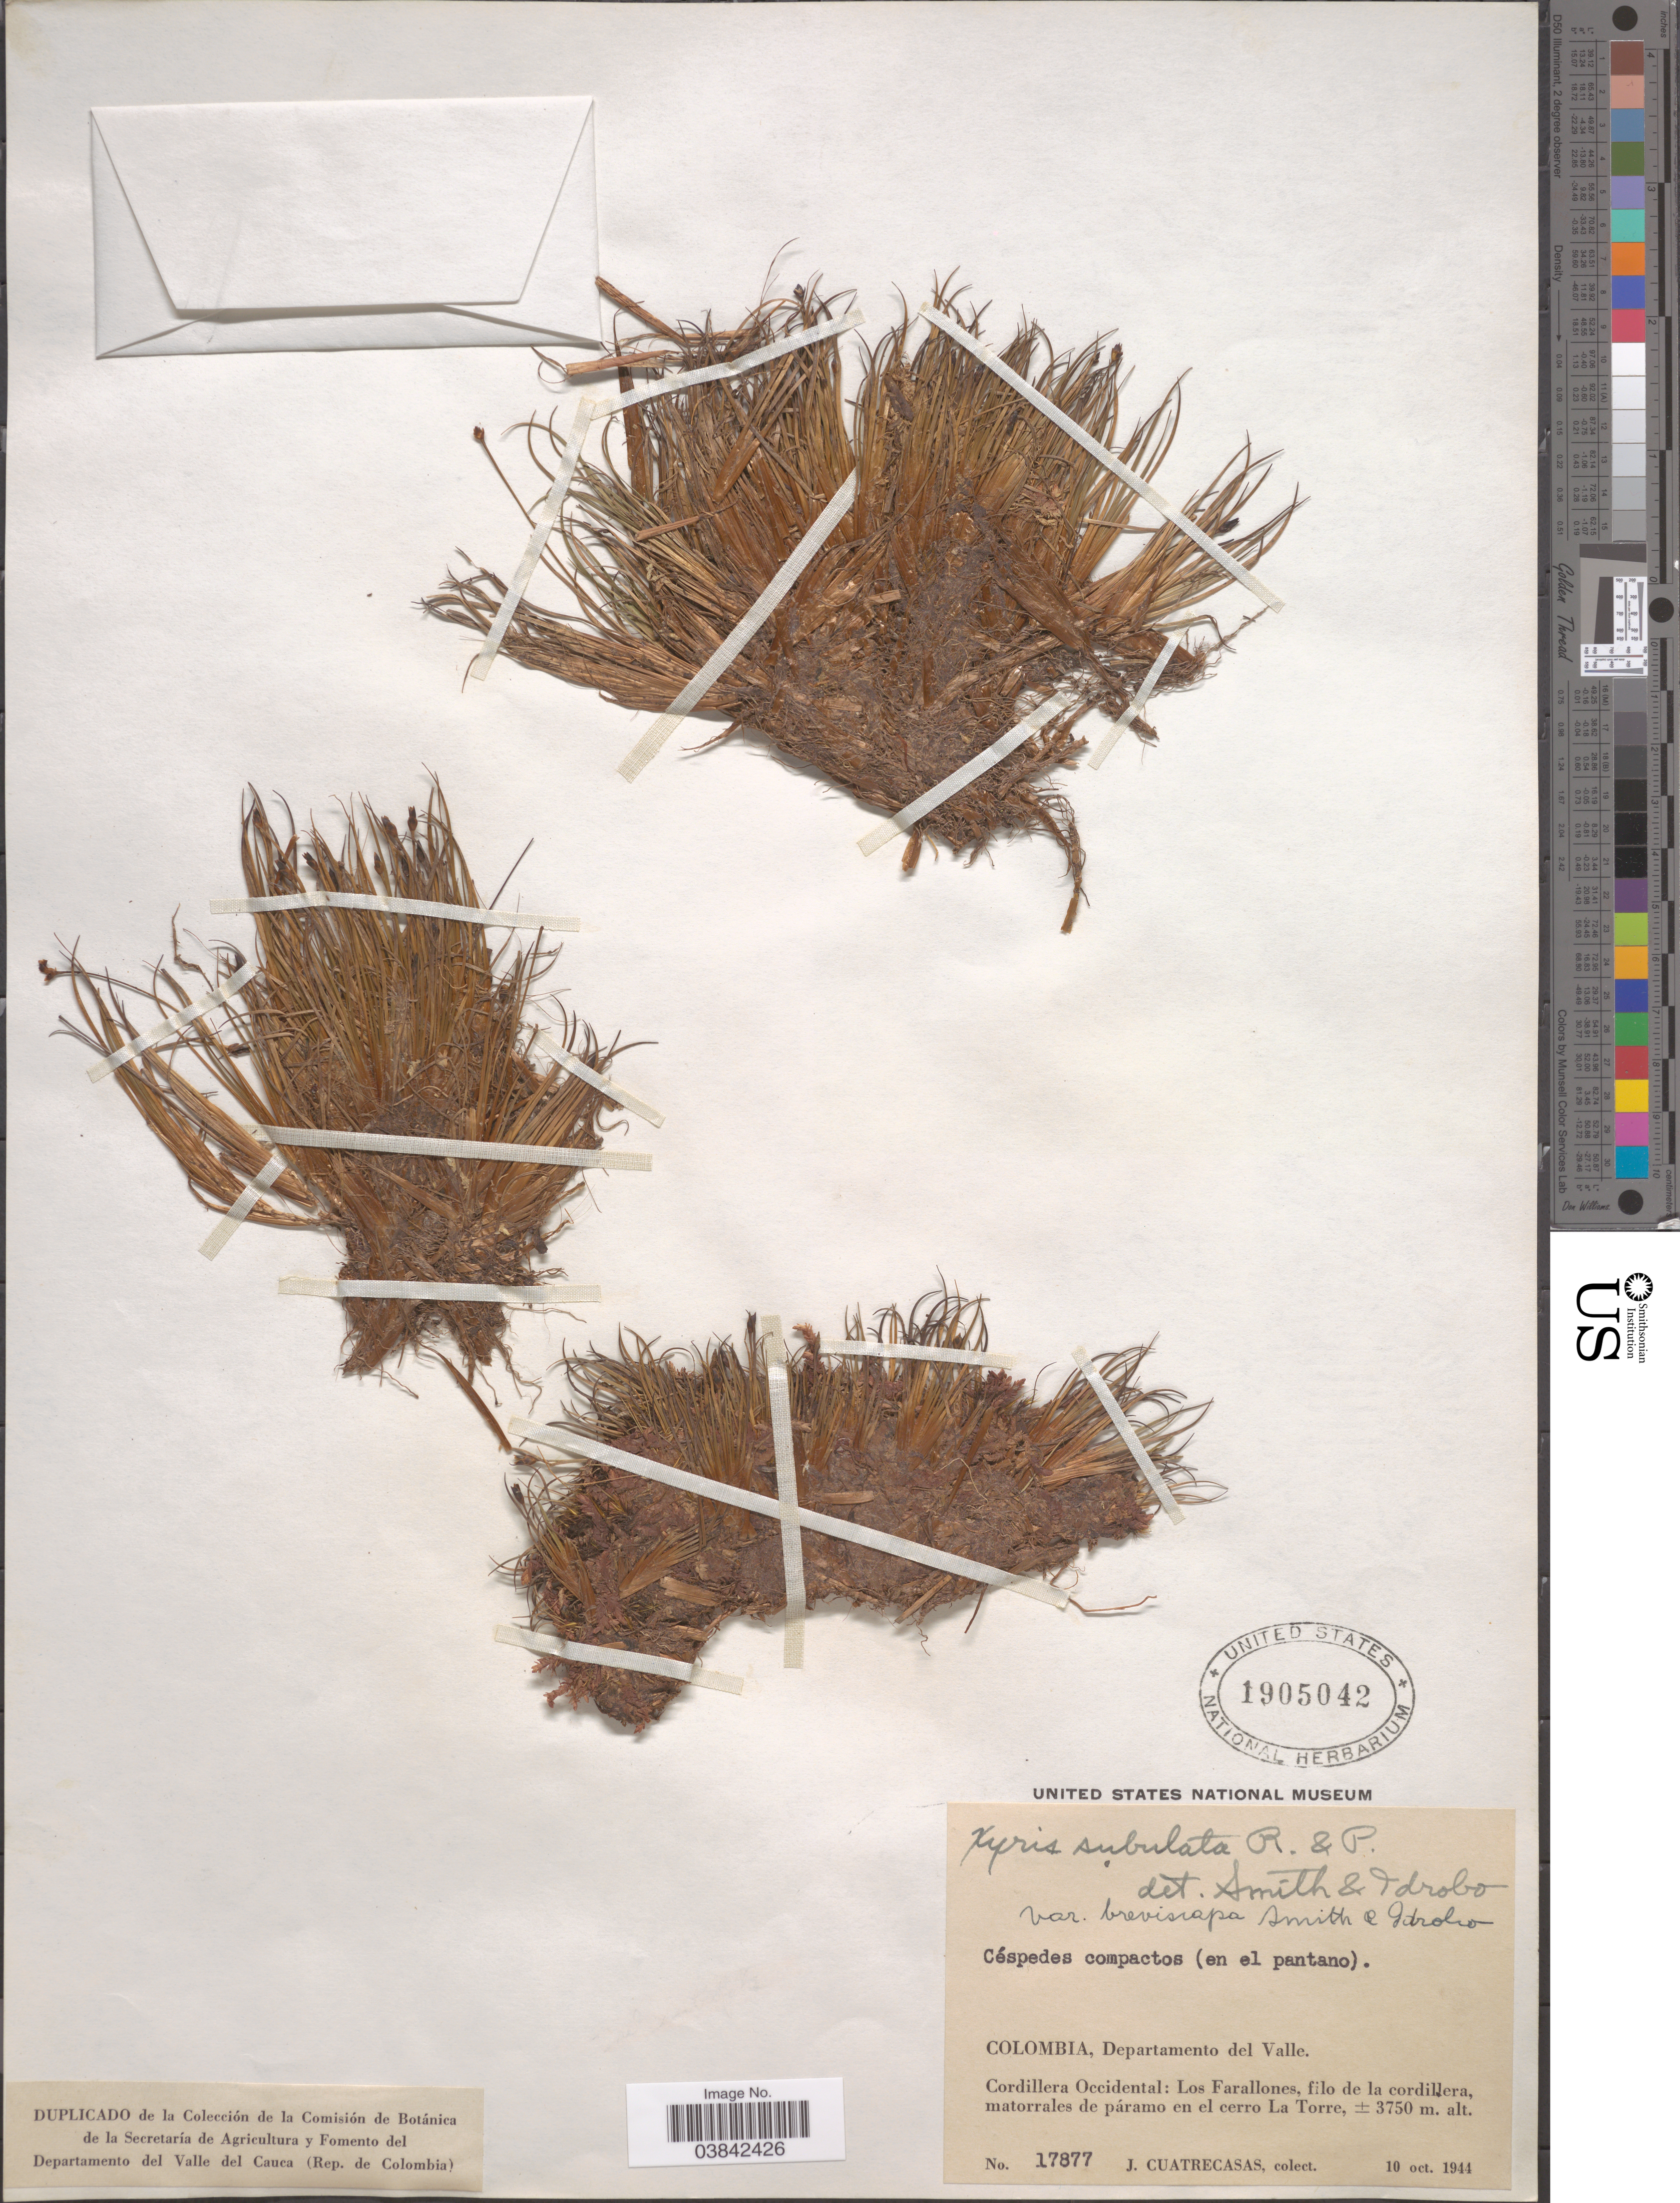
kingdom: Plantae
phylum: Tracheophyta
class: Liliopsida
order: Poales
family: Xyridaceae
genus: Xyris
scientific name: Xyris subulata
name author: Ruiz & Pav.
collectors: J. Cuatrecasas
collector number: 17877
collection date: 1944-10-10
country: Colombia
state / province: Valle del Cauca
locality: Departamento del Valle. Cordillera Occidental: Los Farallones, filo de la cordillera, matorrales de páramo en el cerro La Torre.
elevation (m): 3750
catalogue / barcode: US 1905042